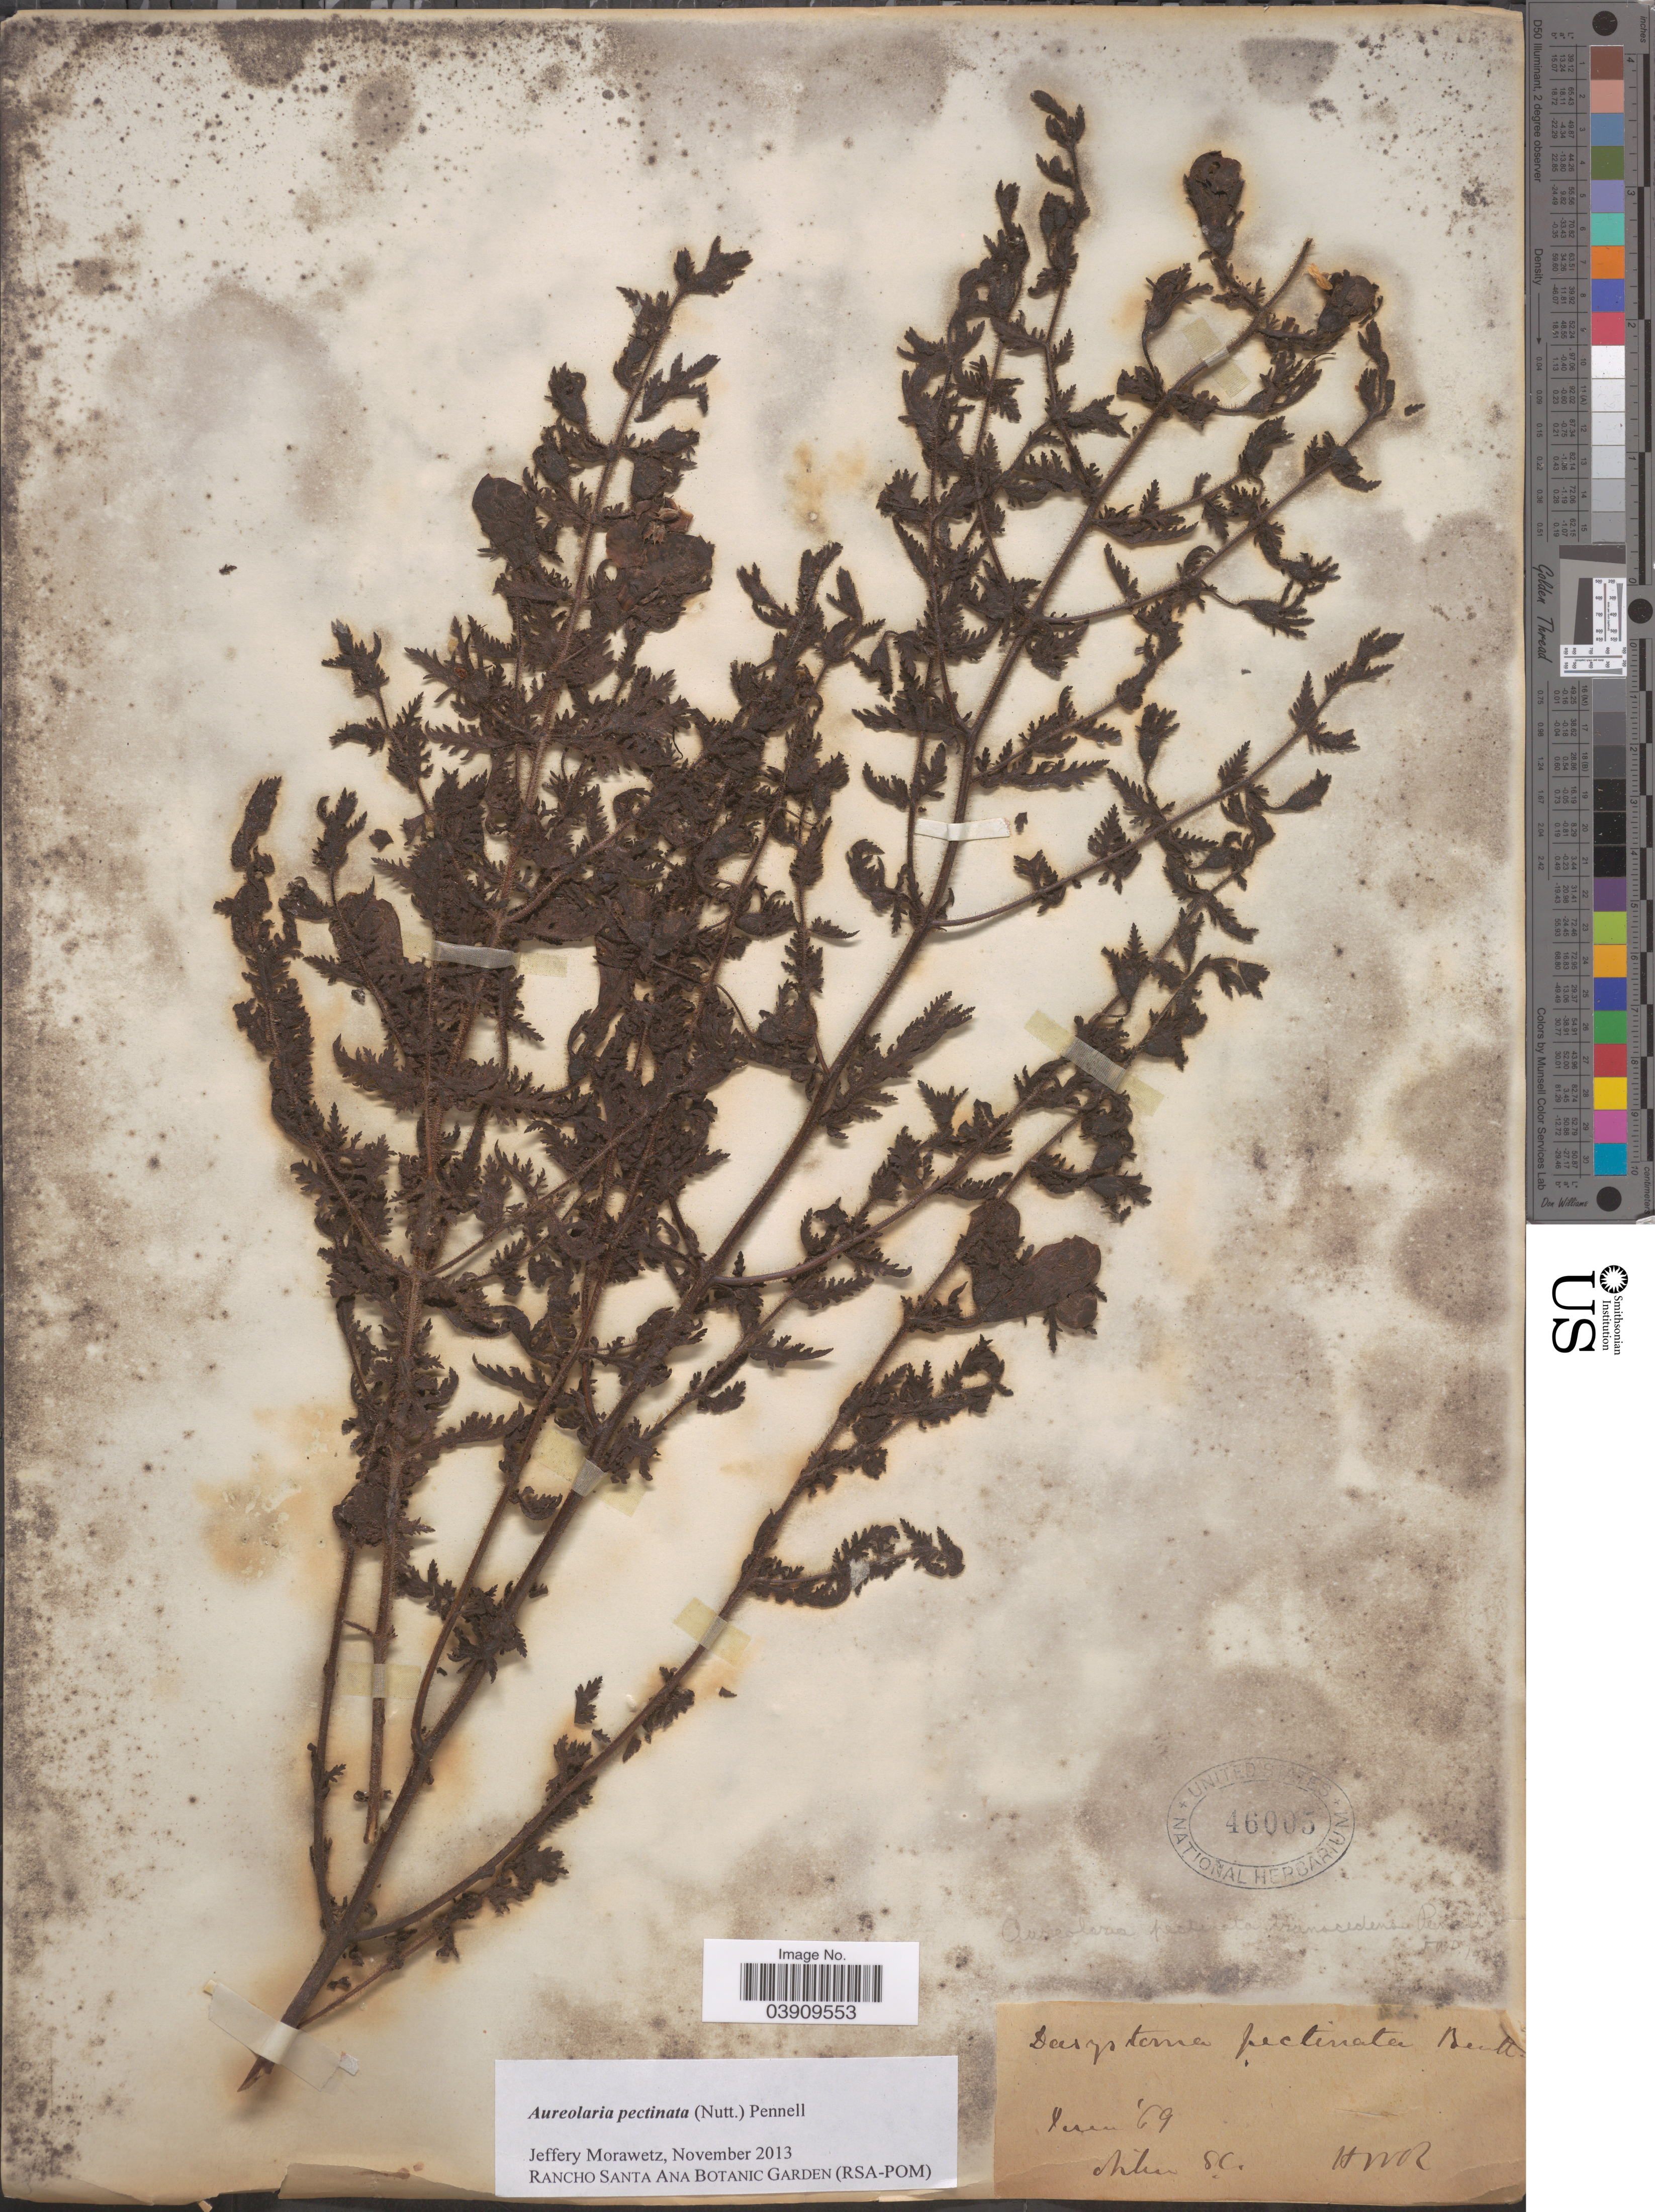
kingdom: Plantae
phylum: Tracheophyta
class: Magnoliopsida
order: Lamiales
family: Orobanchaceae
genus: Aureolaria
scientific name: Aureolaria pectinata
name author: (Nutt.) Pennell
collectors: H. W. R.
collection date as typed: Transcribed d/m/y: /6/69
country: United States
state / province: South Carolina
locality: Aiken.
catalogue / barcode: US 46005